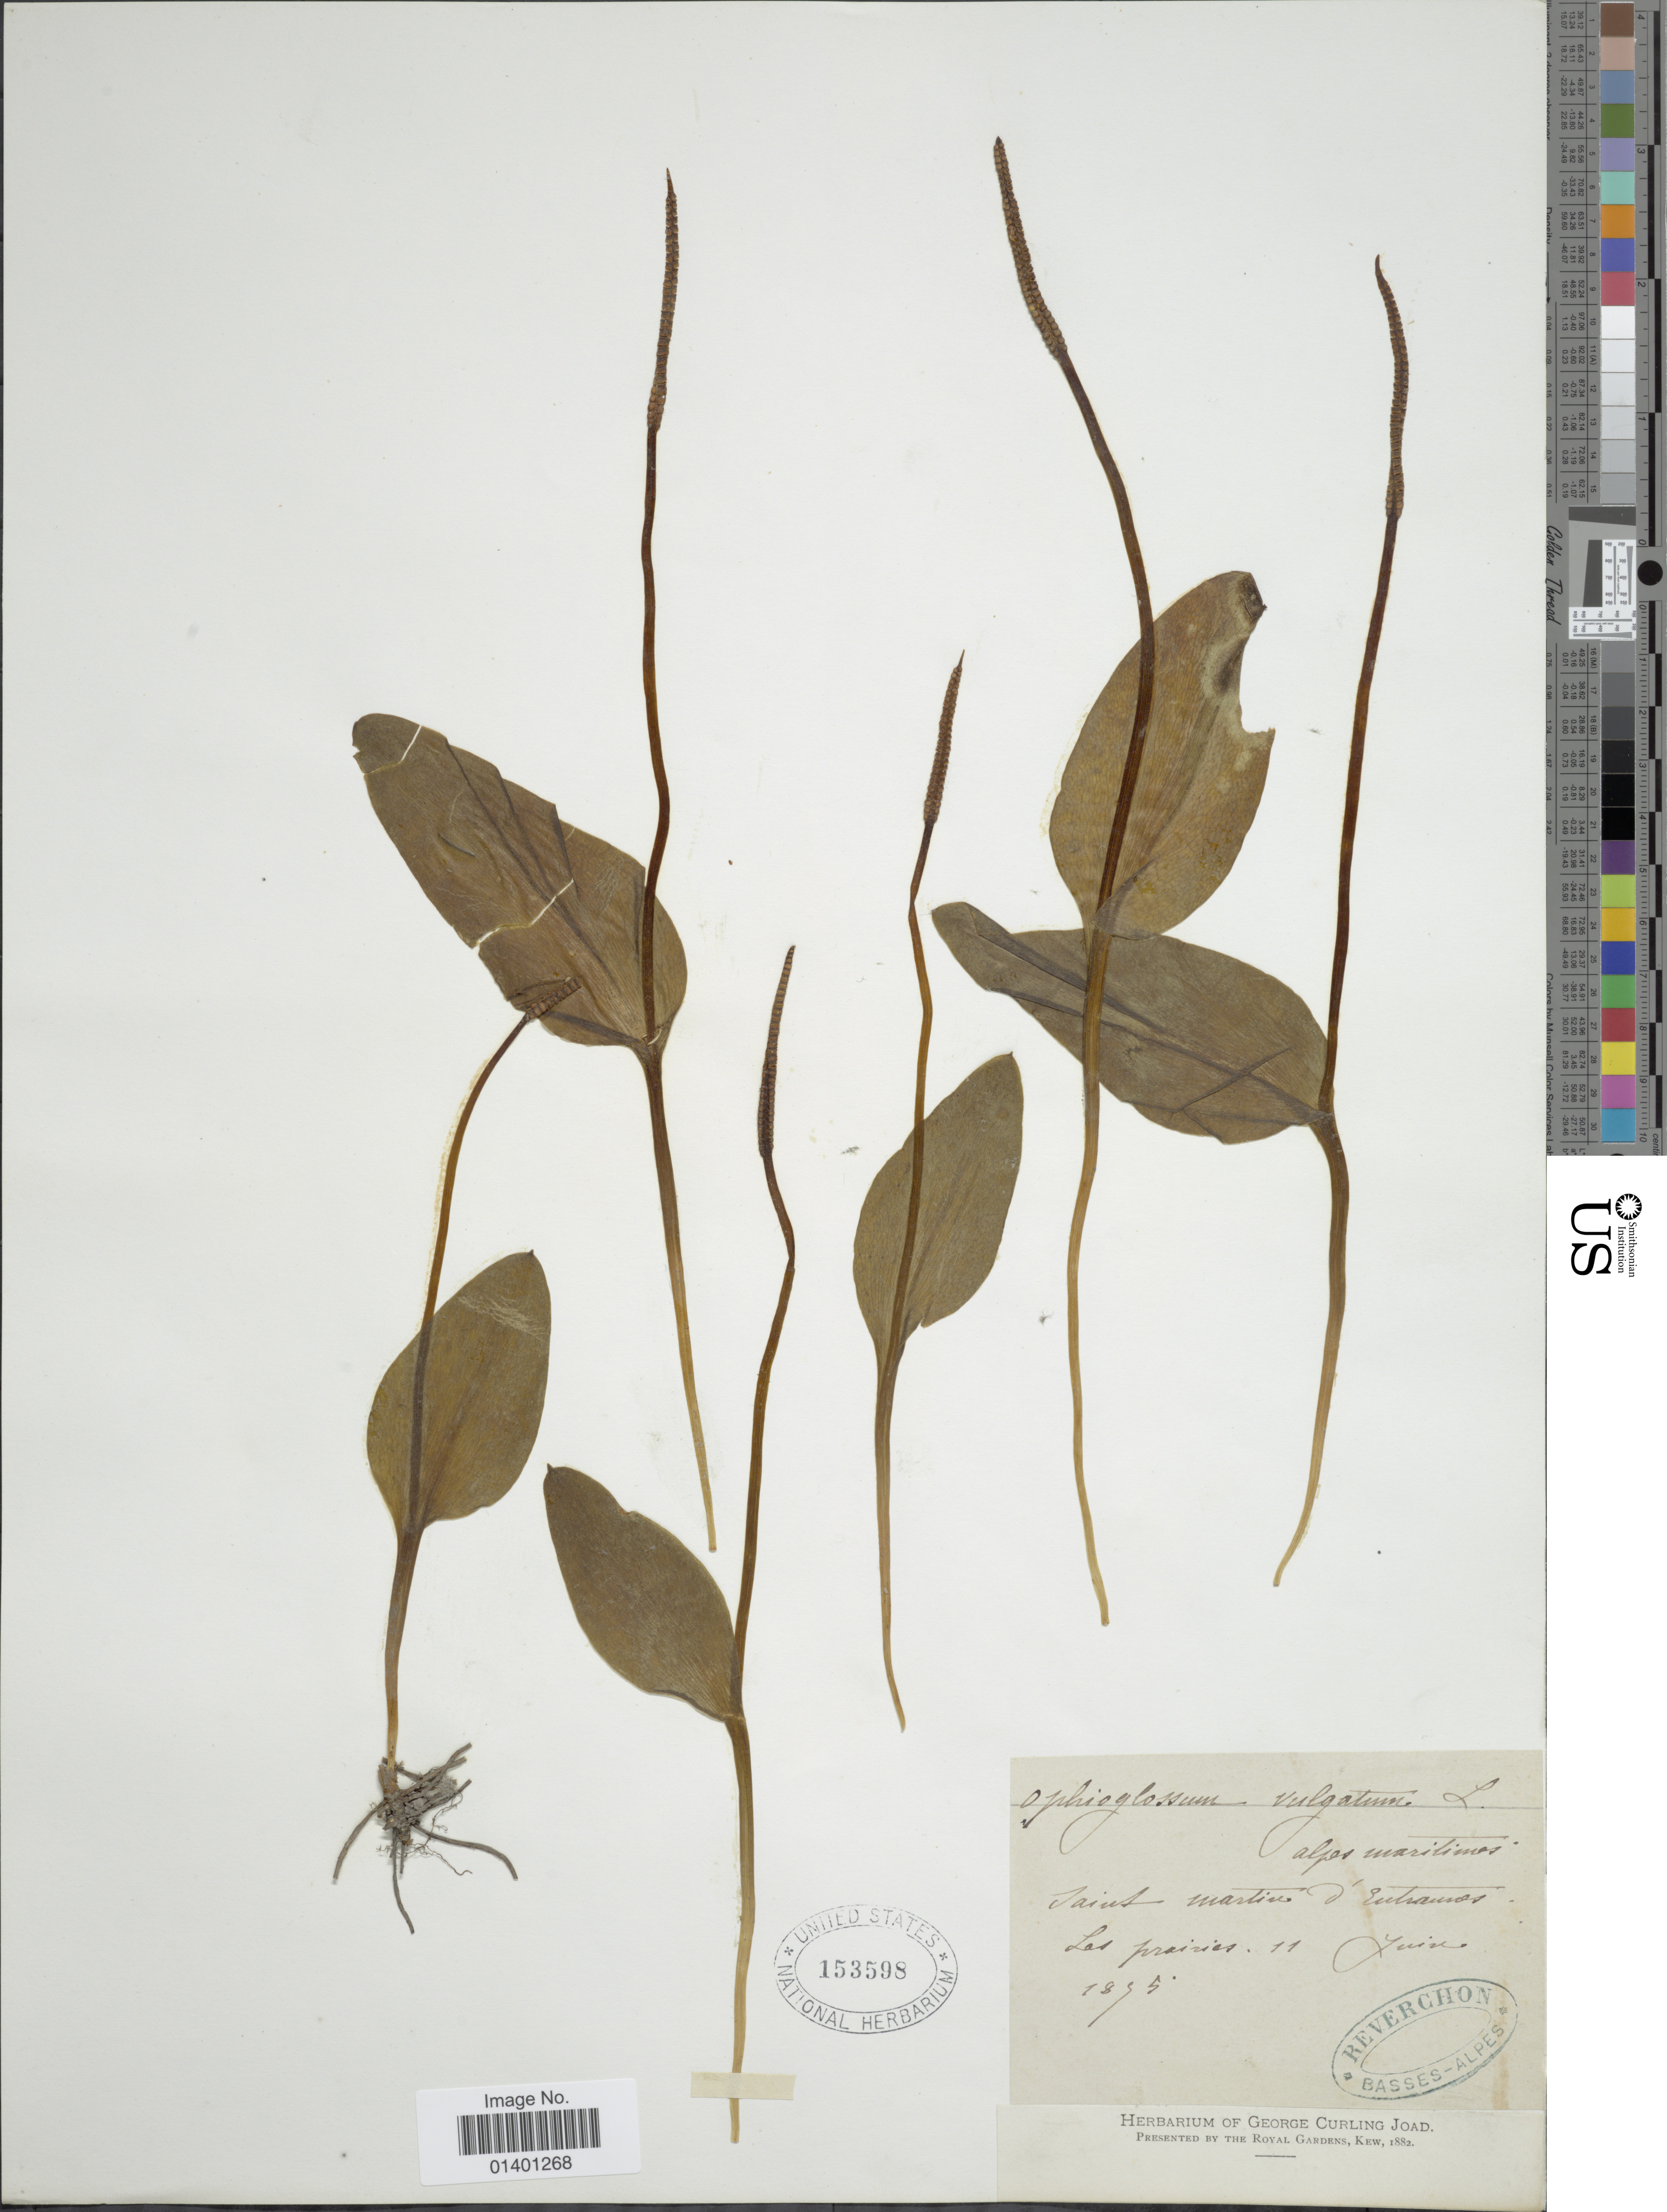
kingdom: Plantae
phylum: Tracheophyta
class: Polypodiopsida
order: Ophioglossales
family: Ophioglossaceae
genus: Ophioglossum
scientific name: Ophioglossum vulgatum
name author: L.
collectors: -. Reverchon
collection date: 1895-06-11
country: France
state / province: Provence-Alpes-Côte d'Azur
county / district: Alpes-Maritimes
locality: Saint Martin d'Entramos, Alpes Maritimes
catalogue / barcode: US 153598